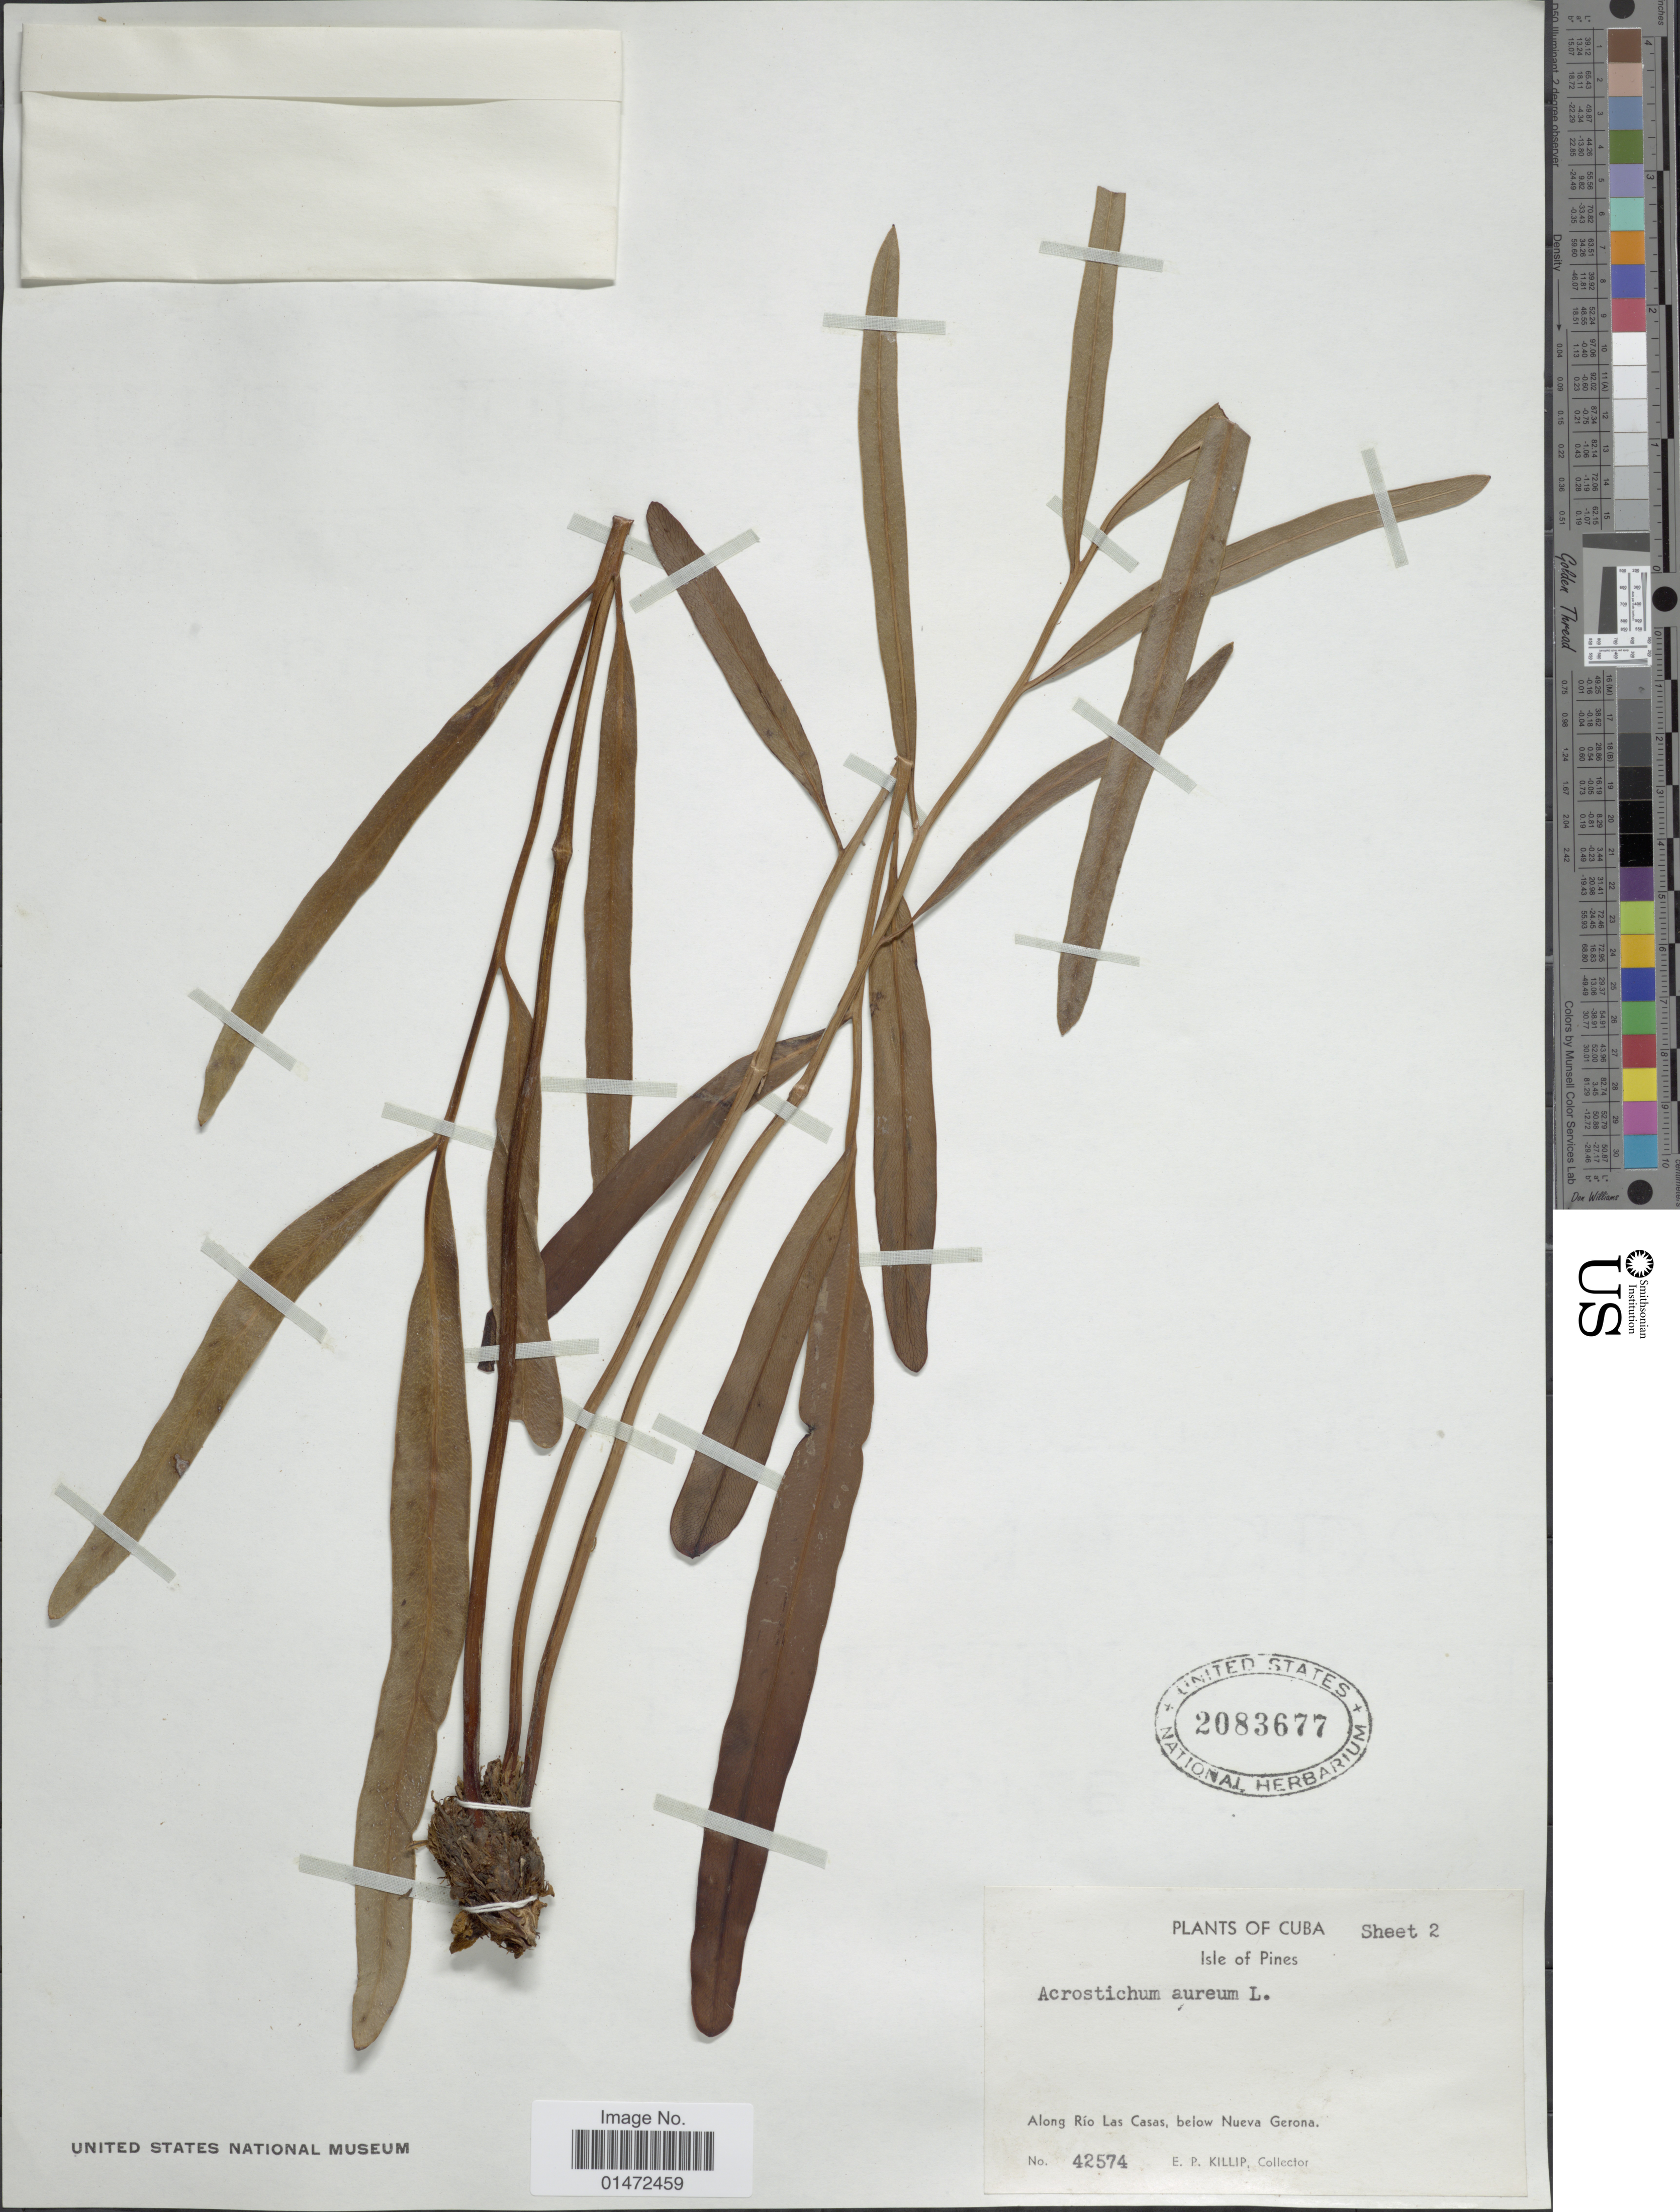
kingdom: Plantae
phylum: Tracheophyta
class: Polypodiopsida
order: Polypodiales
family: Pteridaceae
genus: Acrostichum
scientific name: Acrostichum aureum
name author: L.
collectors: E. P. Killip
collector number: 42574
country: Cuba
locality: Isle of Pines. Along Río Las Casas, below Nueva Gerona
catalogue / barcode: US 2083677